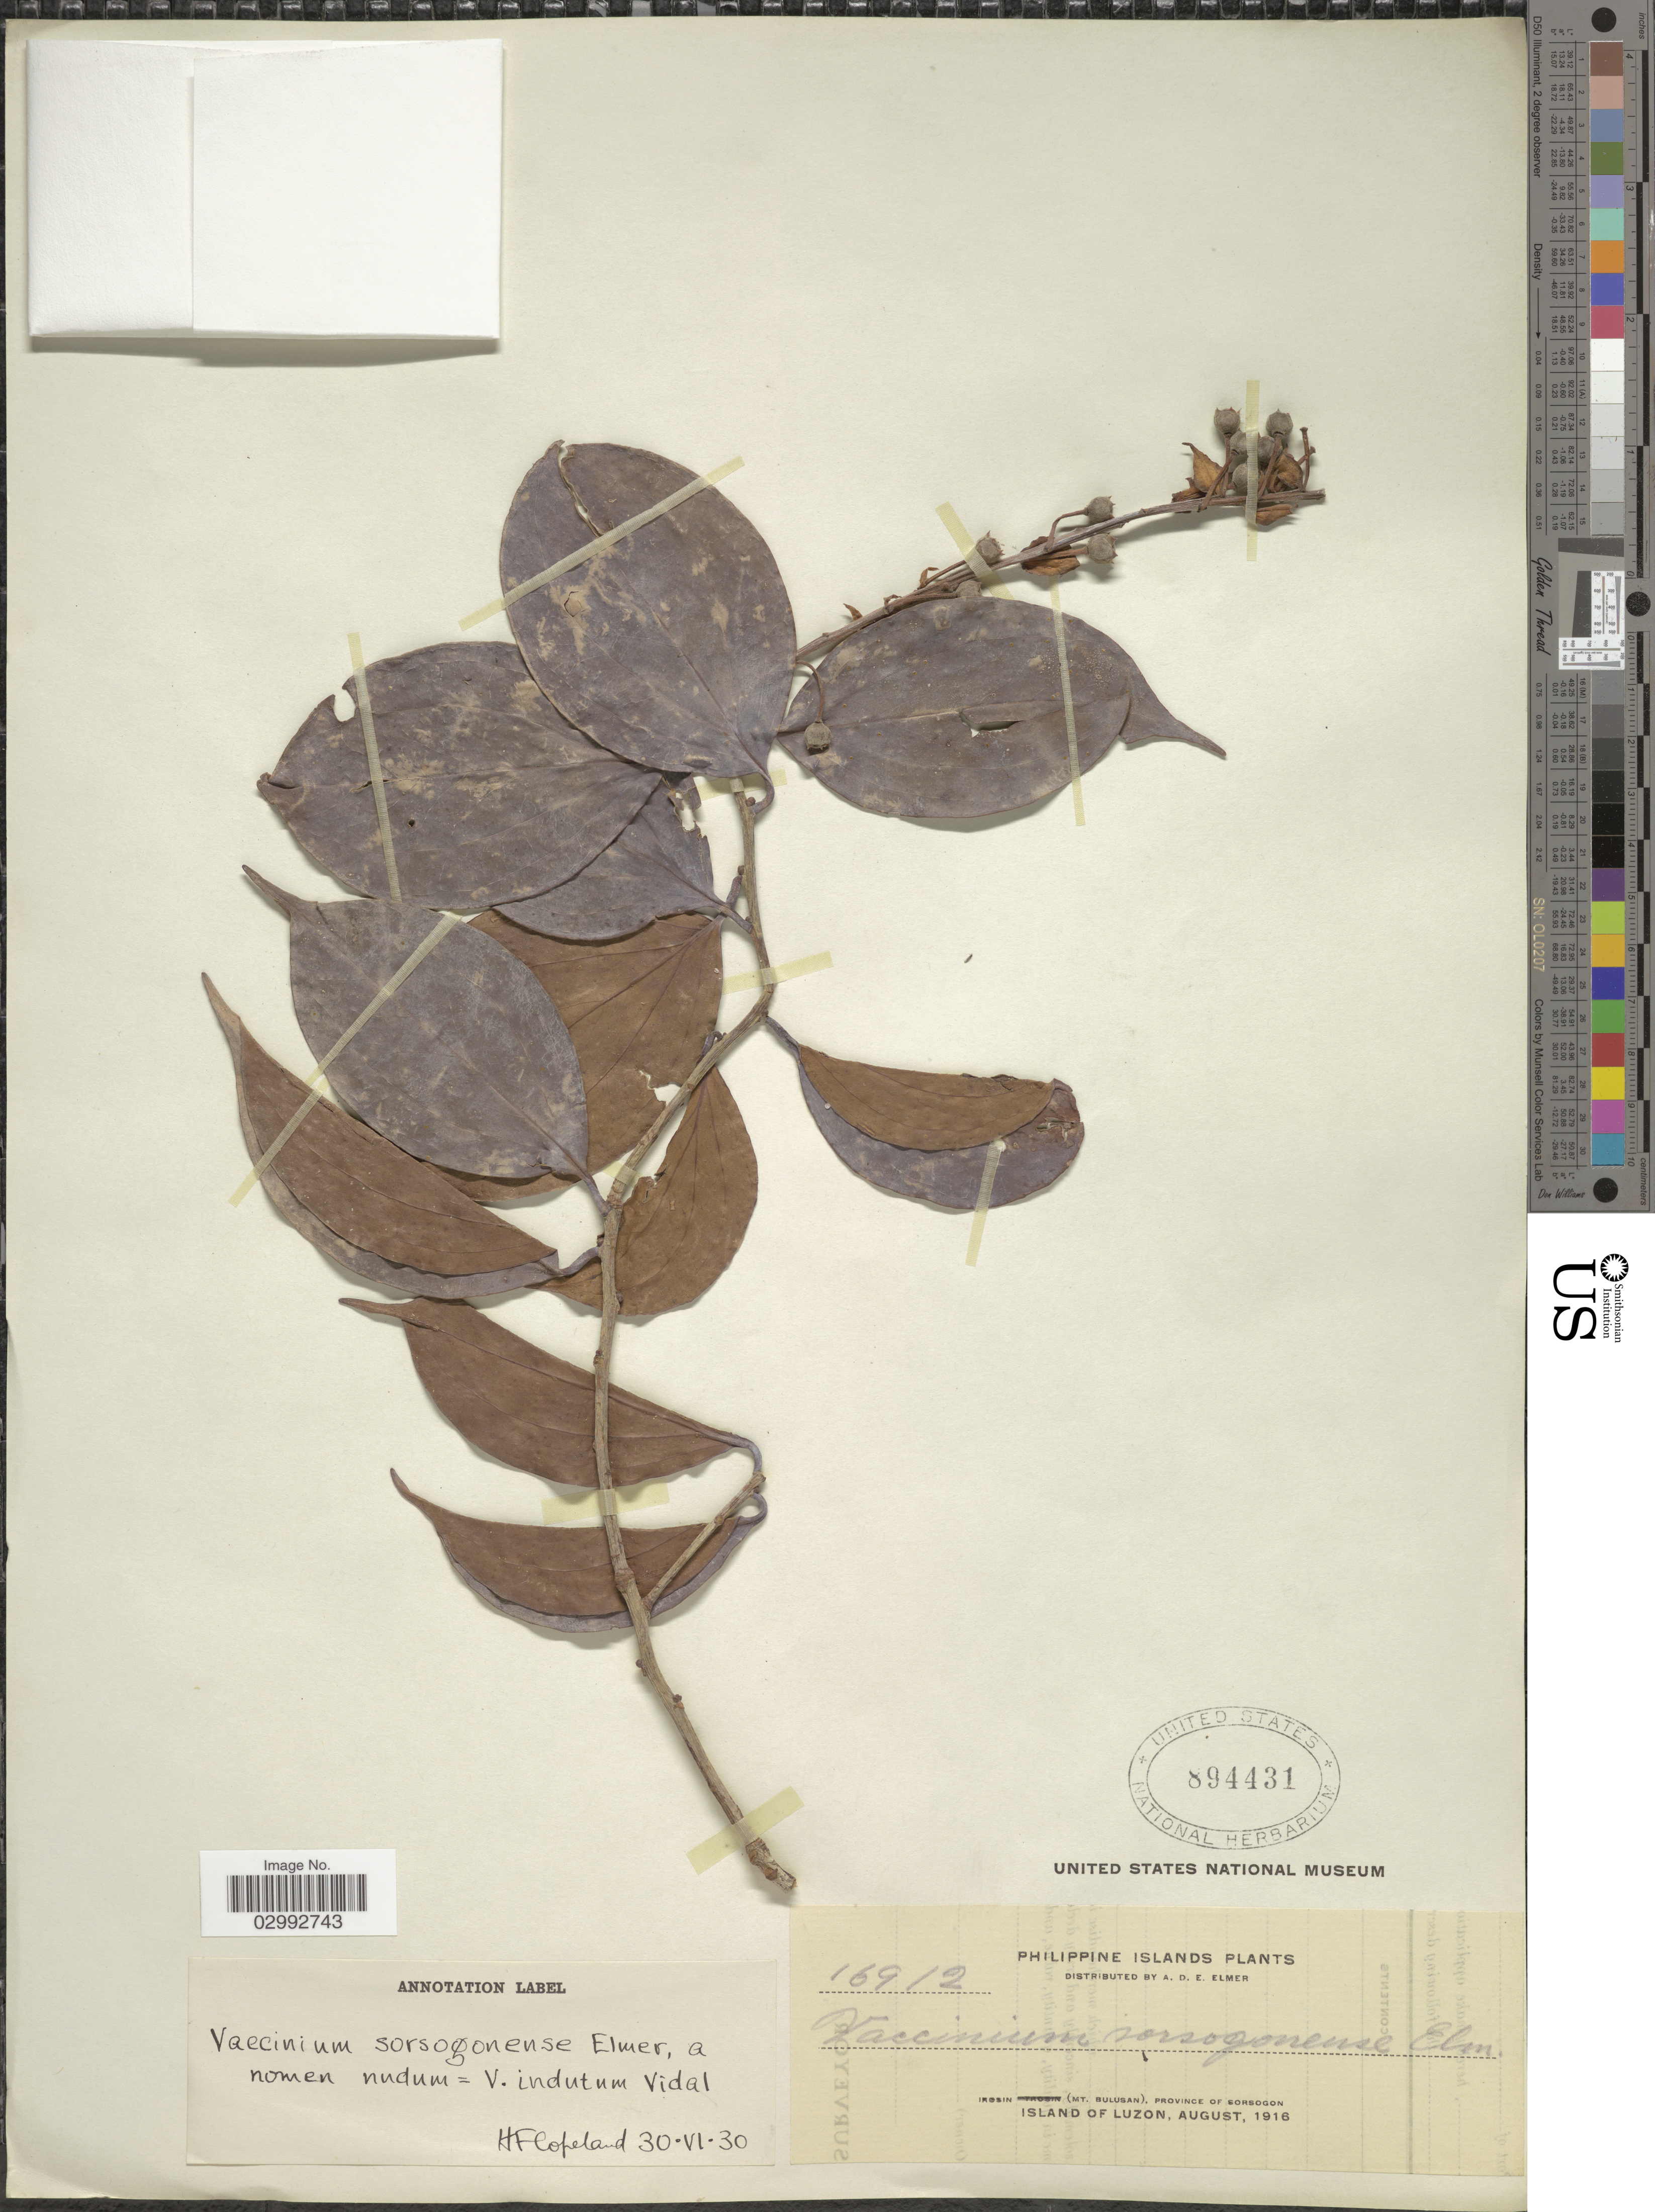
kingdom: Plantae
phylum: Tracheophyta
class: Magnoliopsida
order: Ericales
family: Ericaceae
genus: Vaccinium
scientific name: Vaccinium indutum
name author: S. Vidal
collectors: A. D. E. Elmer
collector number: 16912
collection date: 1916-08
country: Philippines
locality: Irosin (Mt. Bulusan) Province of Sorsogon, Island of Luzon.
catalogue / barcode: US 894431